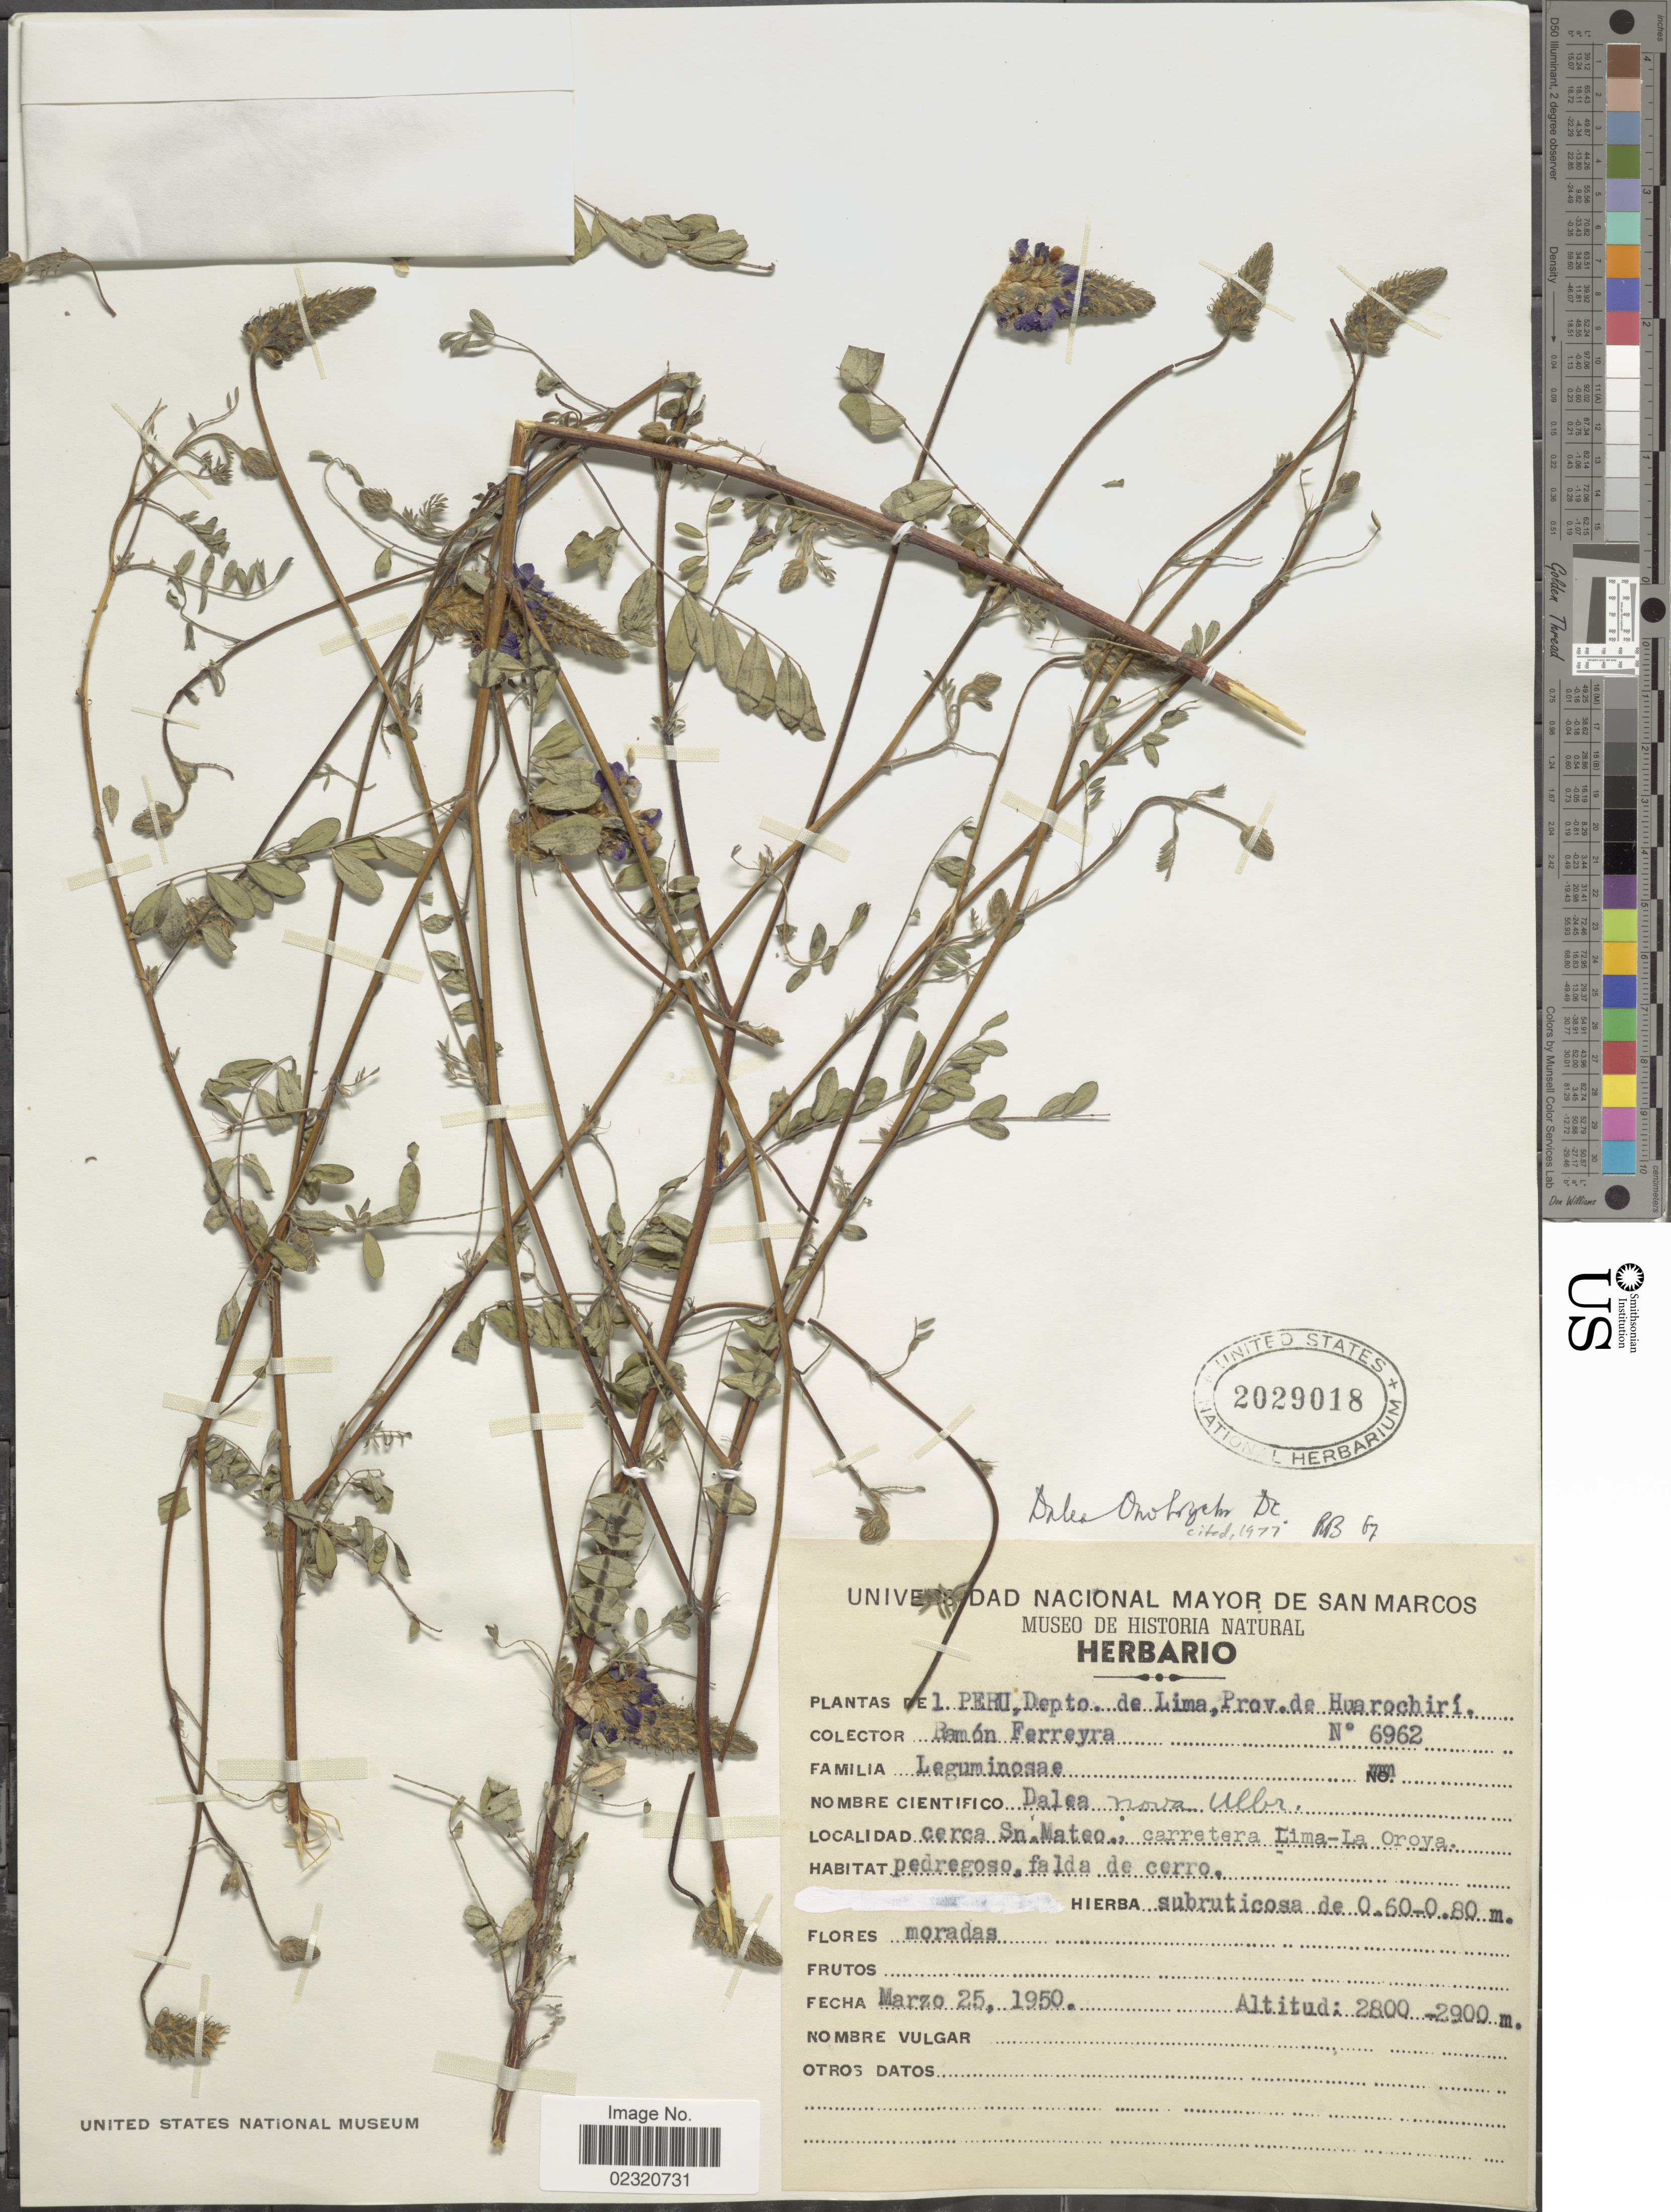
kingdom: Plantae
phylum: Tracheophyta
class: Magnoliopsida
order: Fabales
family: Fabaceae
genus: Dalea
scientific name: Dalea onobrychis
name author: DC.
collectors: R. A. Ferreyra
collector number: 6962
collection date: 1950-03-25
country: Peru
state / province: Lima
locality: Prov. de Huarochiri, Cerca Sn. Mateo, carretera Lima-La Oroya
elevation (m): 2800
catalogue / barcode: US 2029018